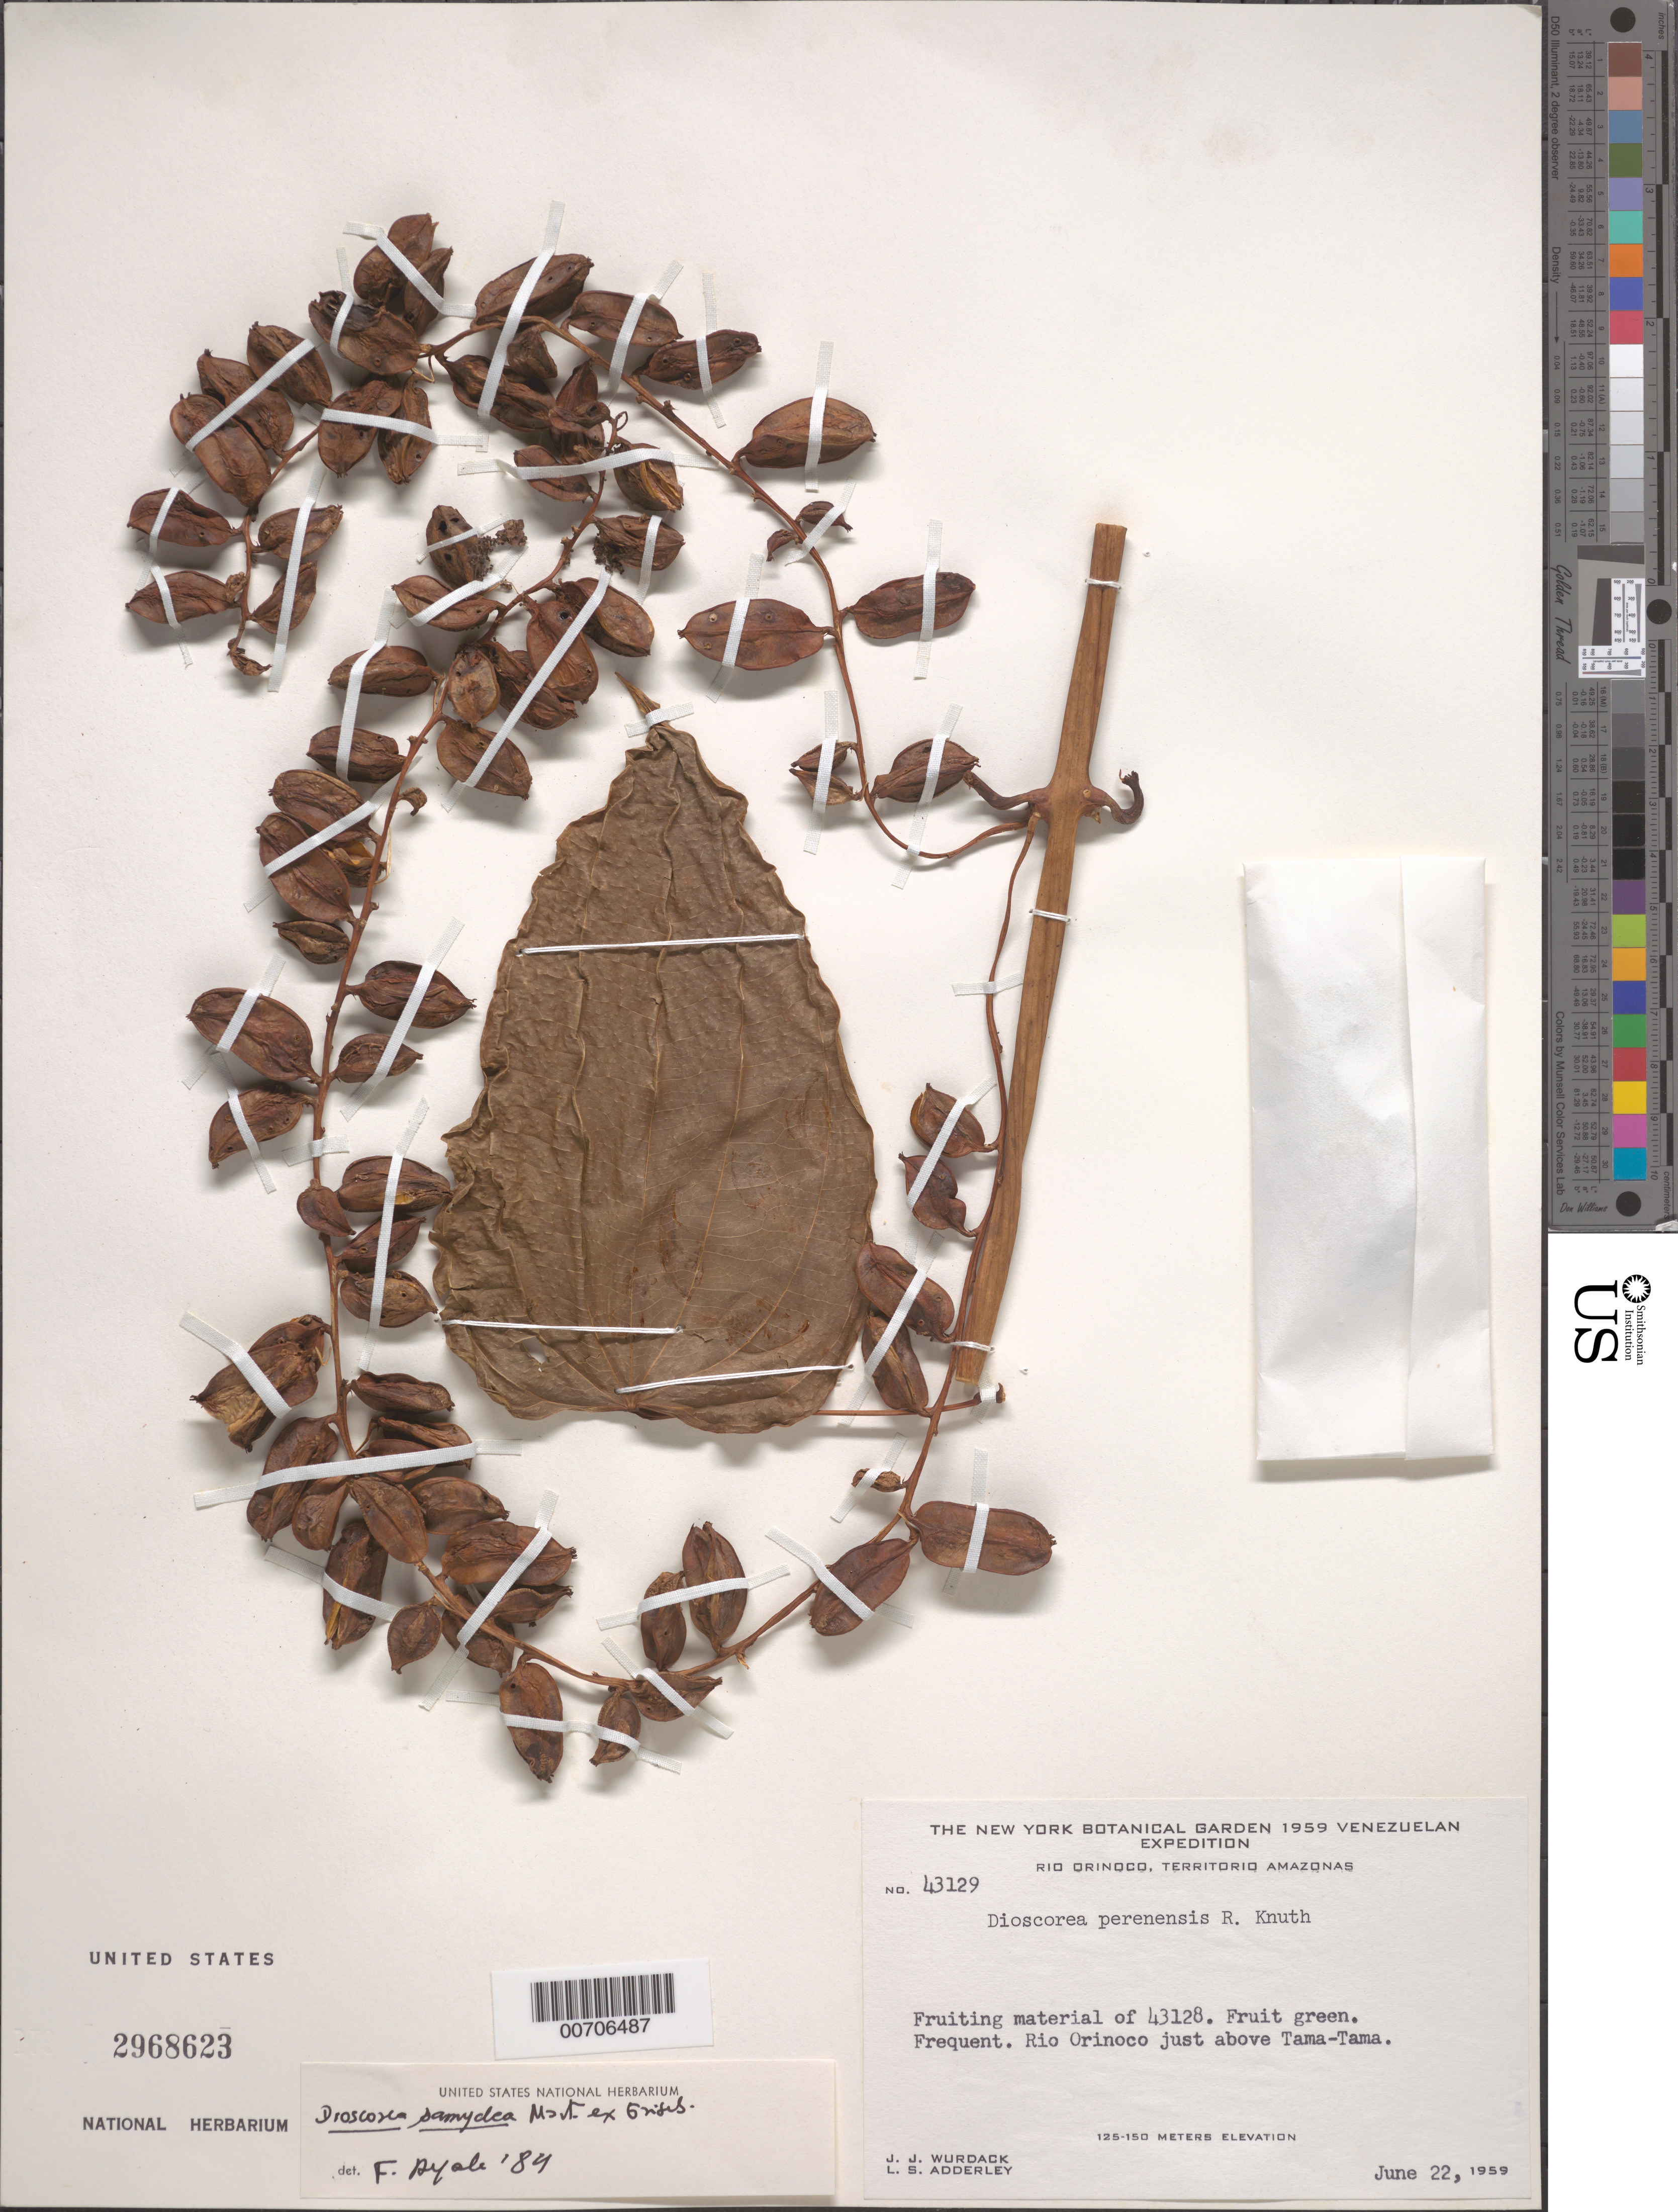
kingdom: Plantae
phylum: Tracheophyta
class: Liliopsida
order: Dioscoreales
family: Dioscoreaceae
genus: Dioscorea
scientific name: Dioscorea samydea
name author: Griseb.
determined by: Ayala F., Franklin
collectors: J. J. Wurdack & L. S. Adderley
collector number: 43129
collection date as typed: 22-Jun-59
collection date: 1959-06-22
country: Venezuela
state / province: Amazonas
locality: Río Orinoco, Tama-Tama, just above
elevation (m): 125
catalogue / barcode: US 2968623